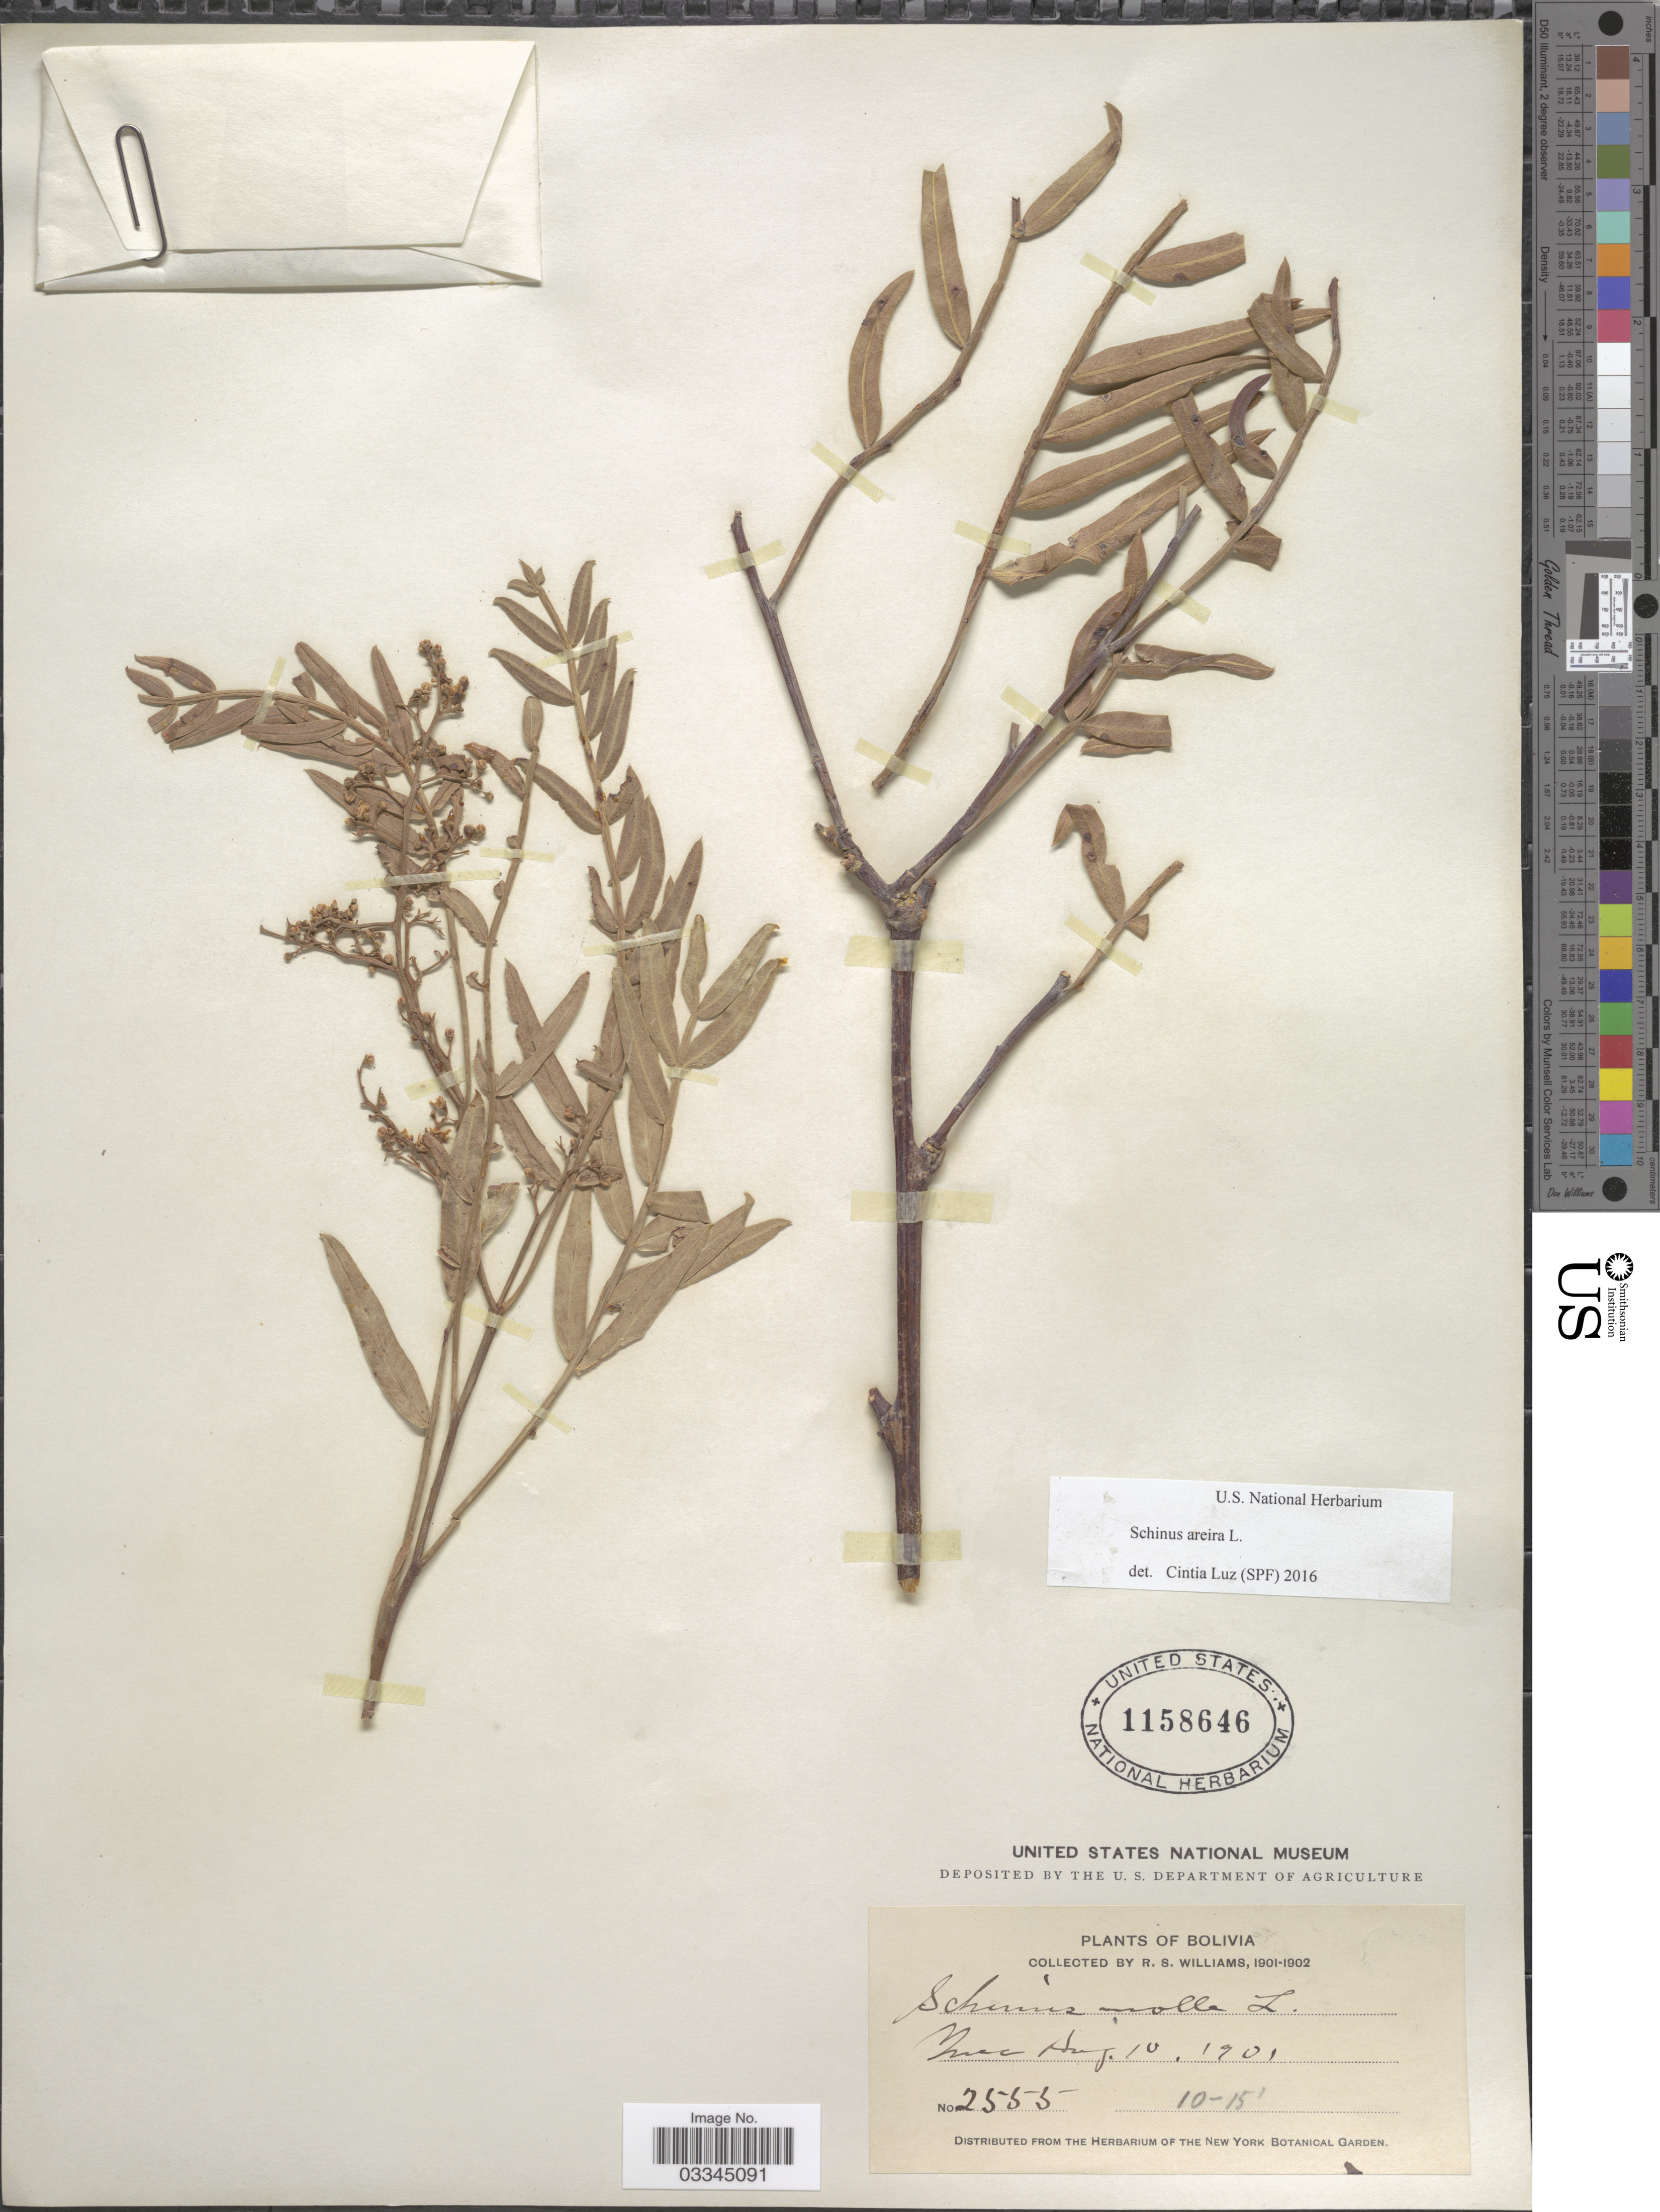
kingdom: Plantae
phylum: Tracheophyta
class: Magnoliopsida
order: Sapindales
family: Anacardiaceae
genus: Schinus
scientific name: Schinus areira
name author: L.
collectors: R. S. Williams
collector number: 2555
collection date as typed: Aug. 10, 1901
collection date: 1901-08-10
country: Peru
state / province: Arequipa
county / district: Arequipa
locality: Yura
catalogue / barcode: US 1158646